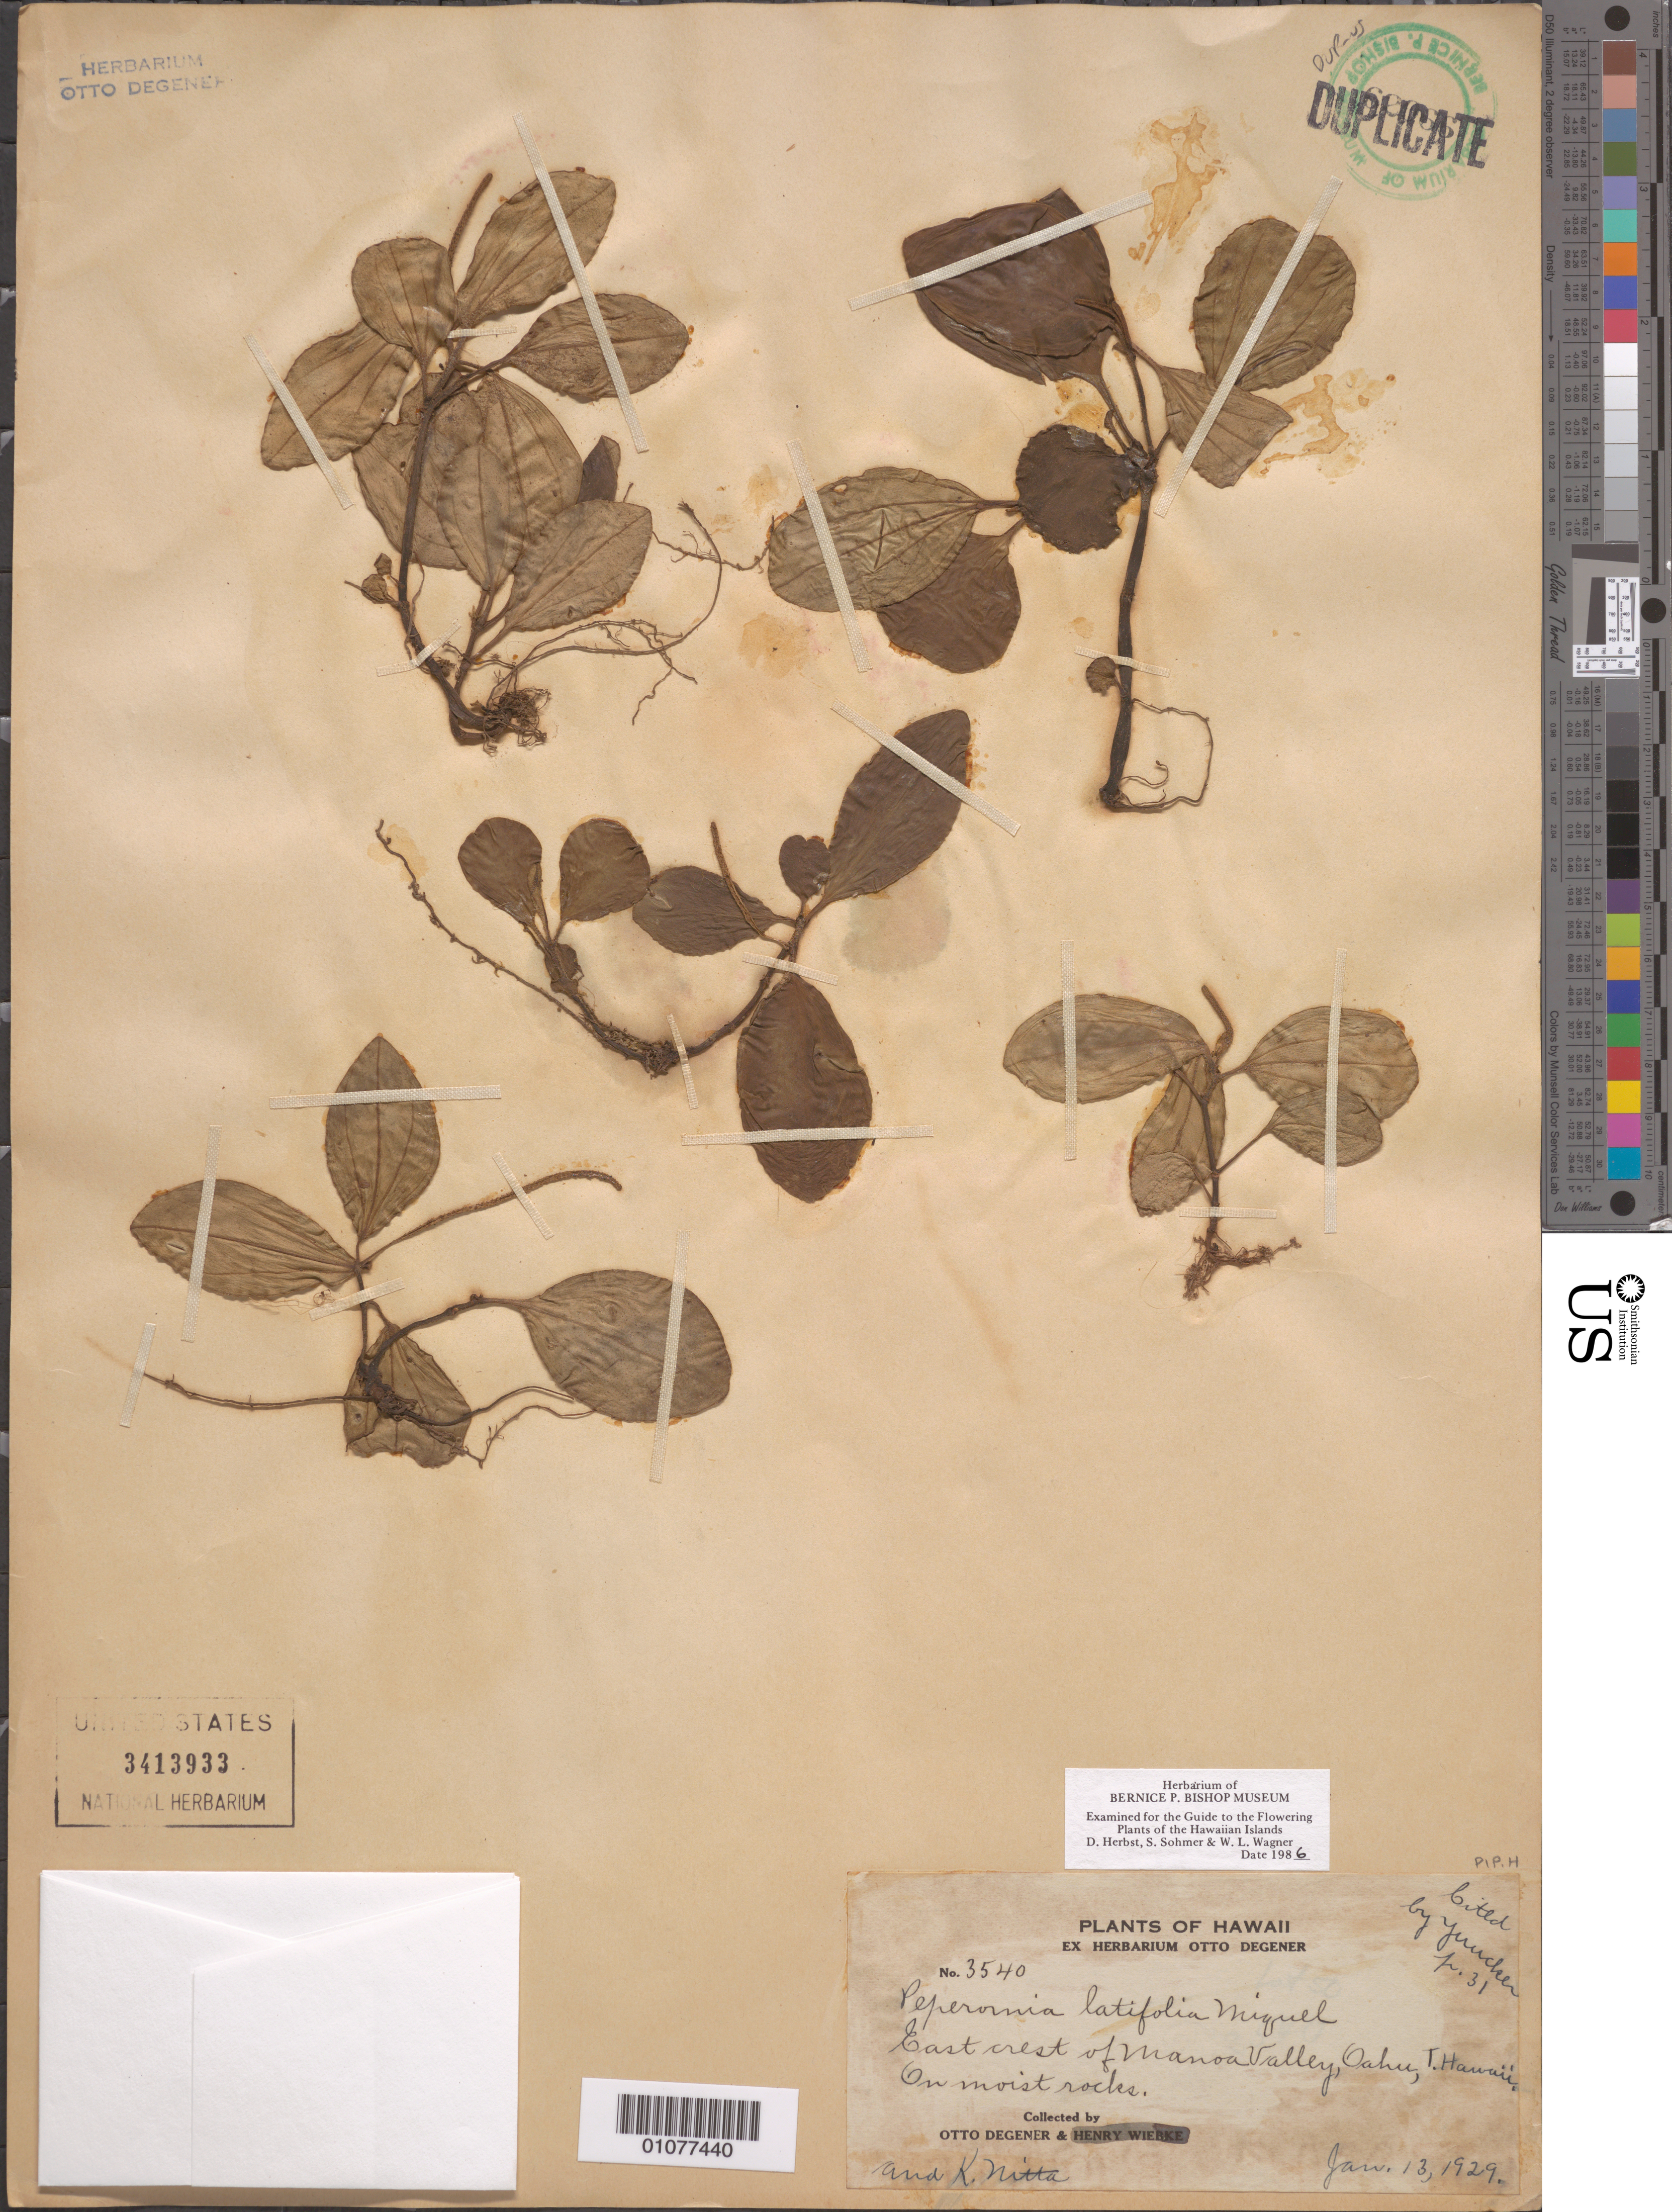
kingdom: Plantae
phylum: Tracheophyta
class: Magnoliopsida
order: Piperales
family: Piperaceae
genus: Peperomia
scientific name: Peperomia latifolia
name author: Miq.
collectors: O. Degener & K. Nitta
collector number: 3540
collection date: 1929-01-13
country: United States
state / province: Hawaii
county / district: Honolulu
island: Oahu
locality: E crest of Manoa Valley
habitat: moist rocks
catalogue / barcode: US 3413933